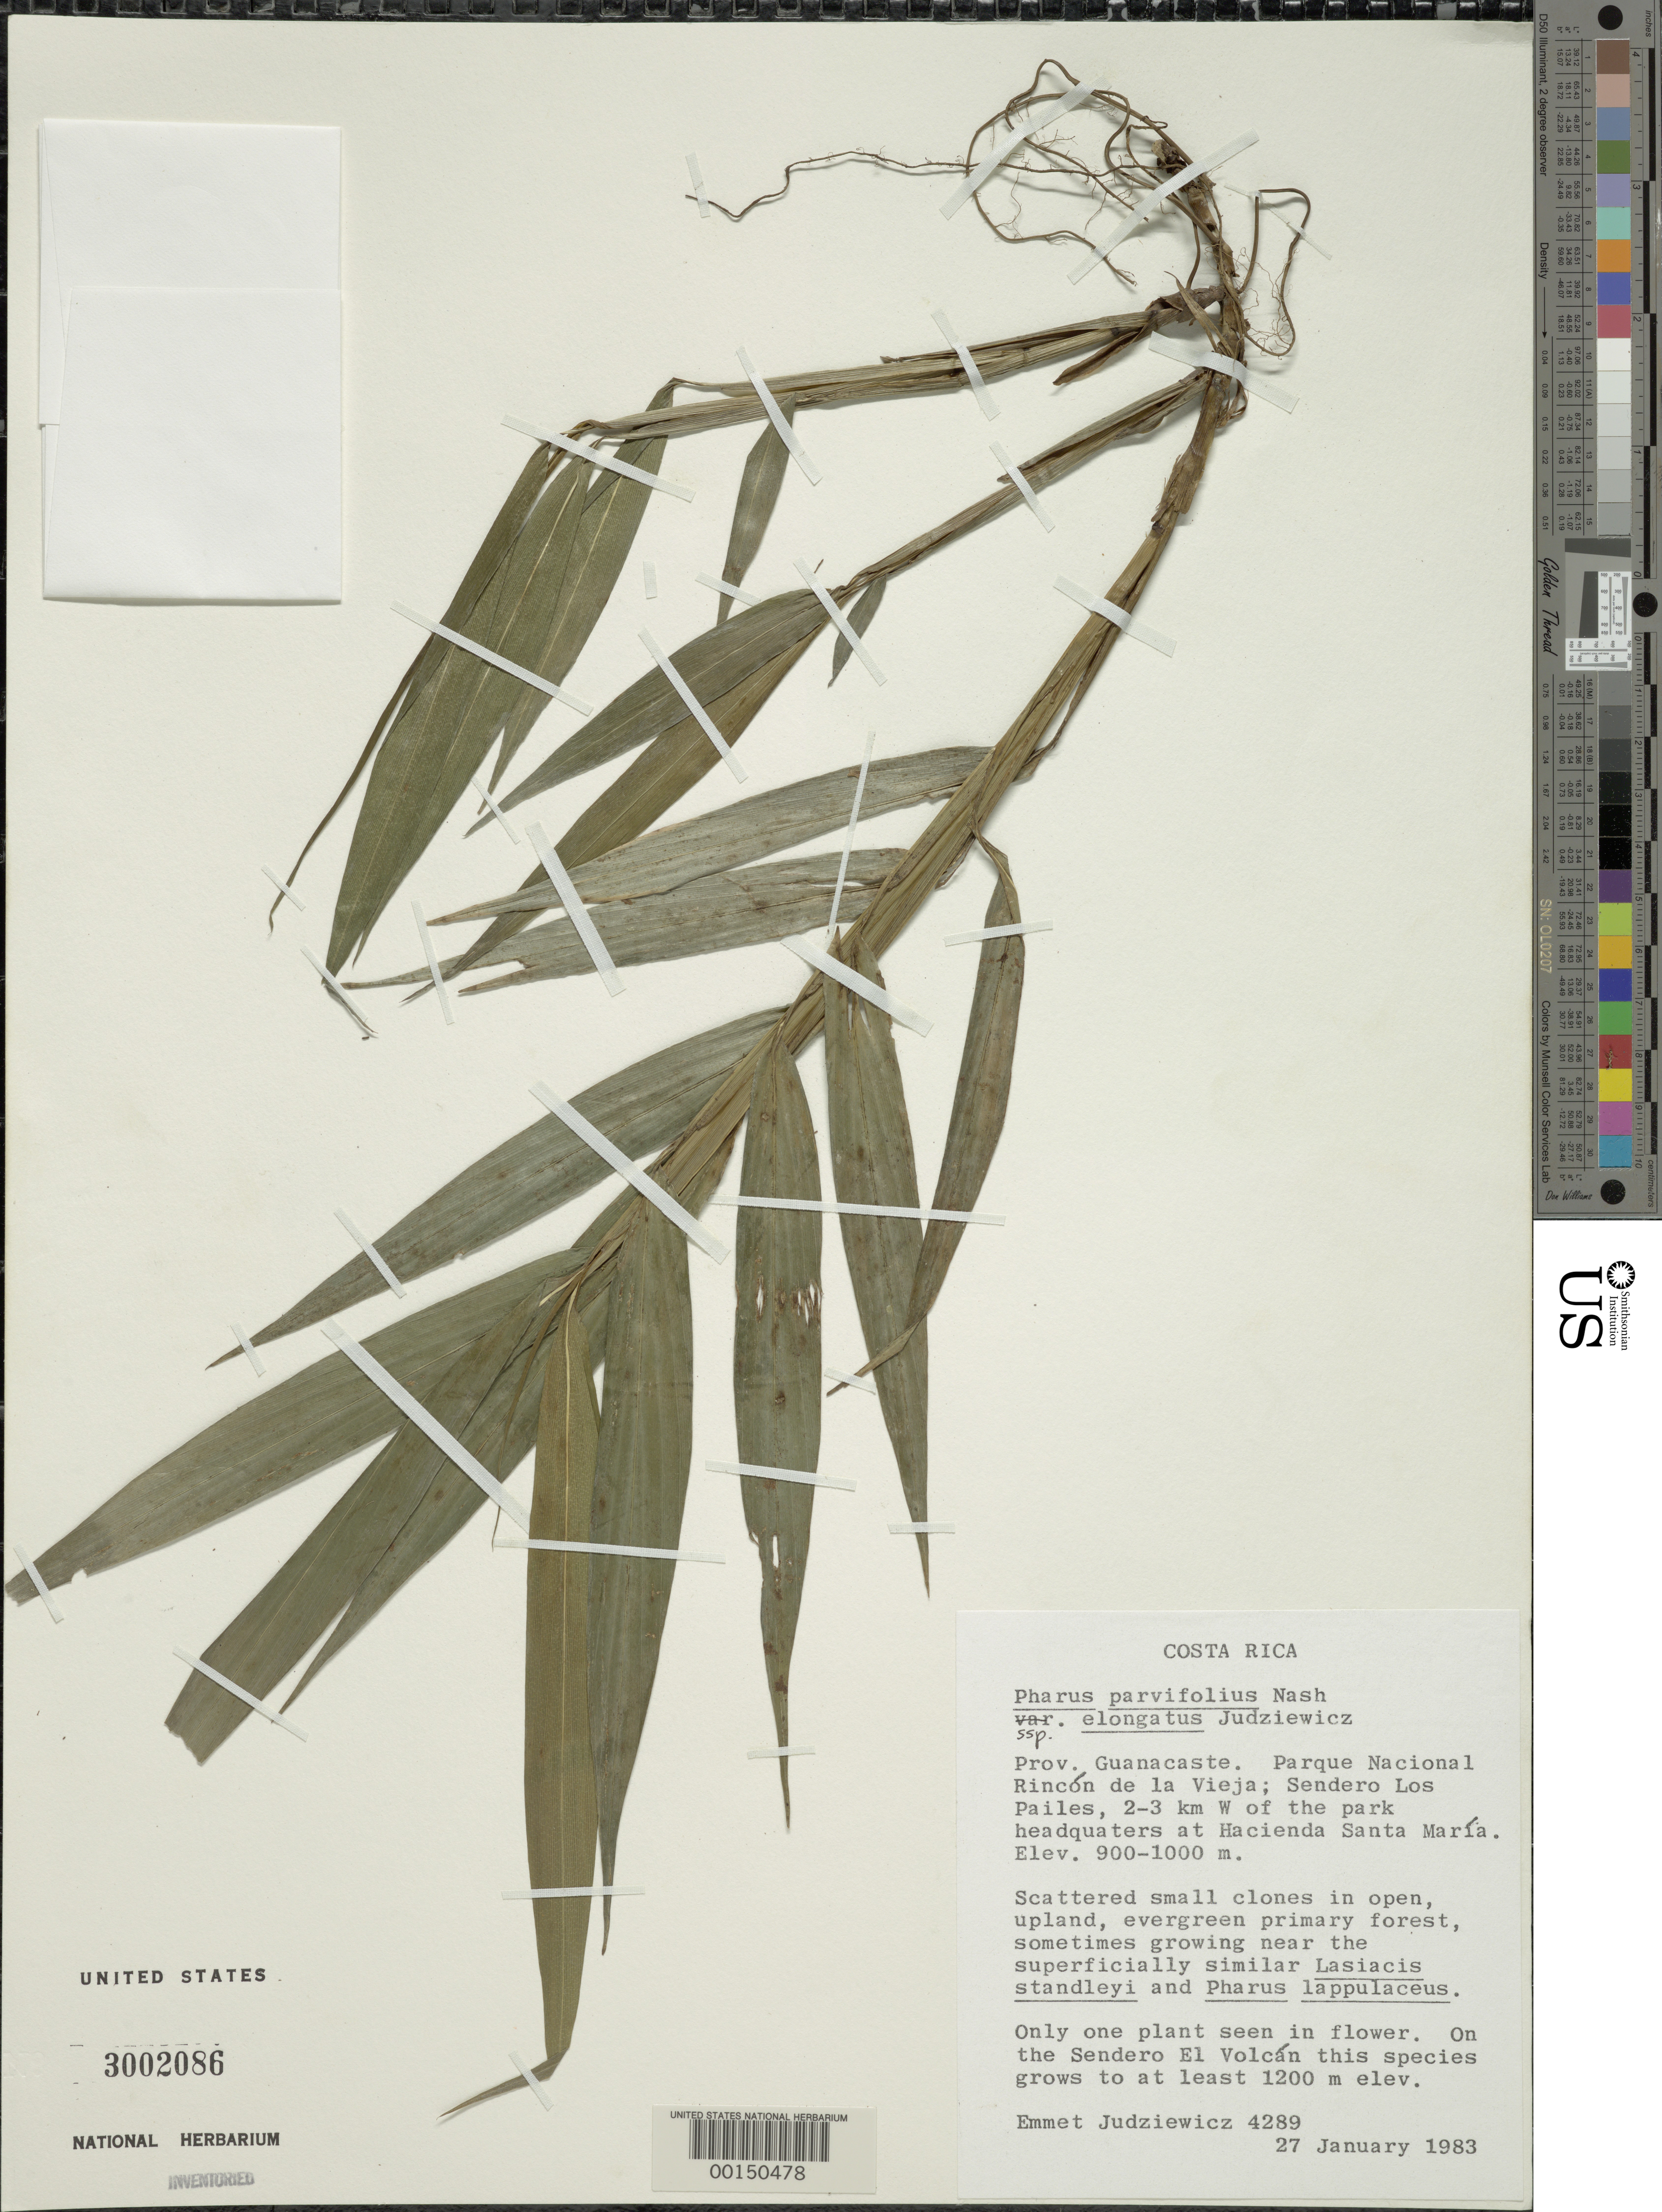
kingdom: Plantae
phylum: Tracheophyta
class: Liliopsida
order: Poales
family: Poaceae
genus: Pharus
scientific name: Pharus parvifolius subsp. elongatus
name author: Judz.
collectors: E. J. Judziewicz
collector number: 4289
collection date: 1983-01-27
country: Costa Rica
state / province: Guanacaste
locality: Parque National Rincon de la Vieja, Sendero los Pailes, 2-3 km W of the park headquarters at Hacienda Santa Maria.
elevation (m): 900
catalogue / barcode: US 3002086